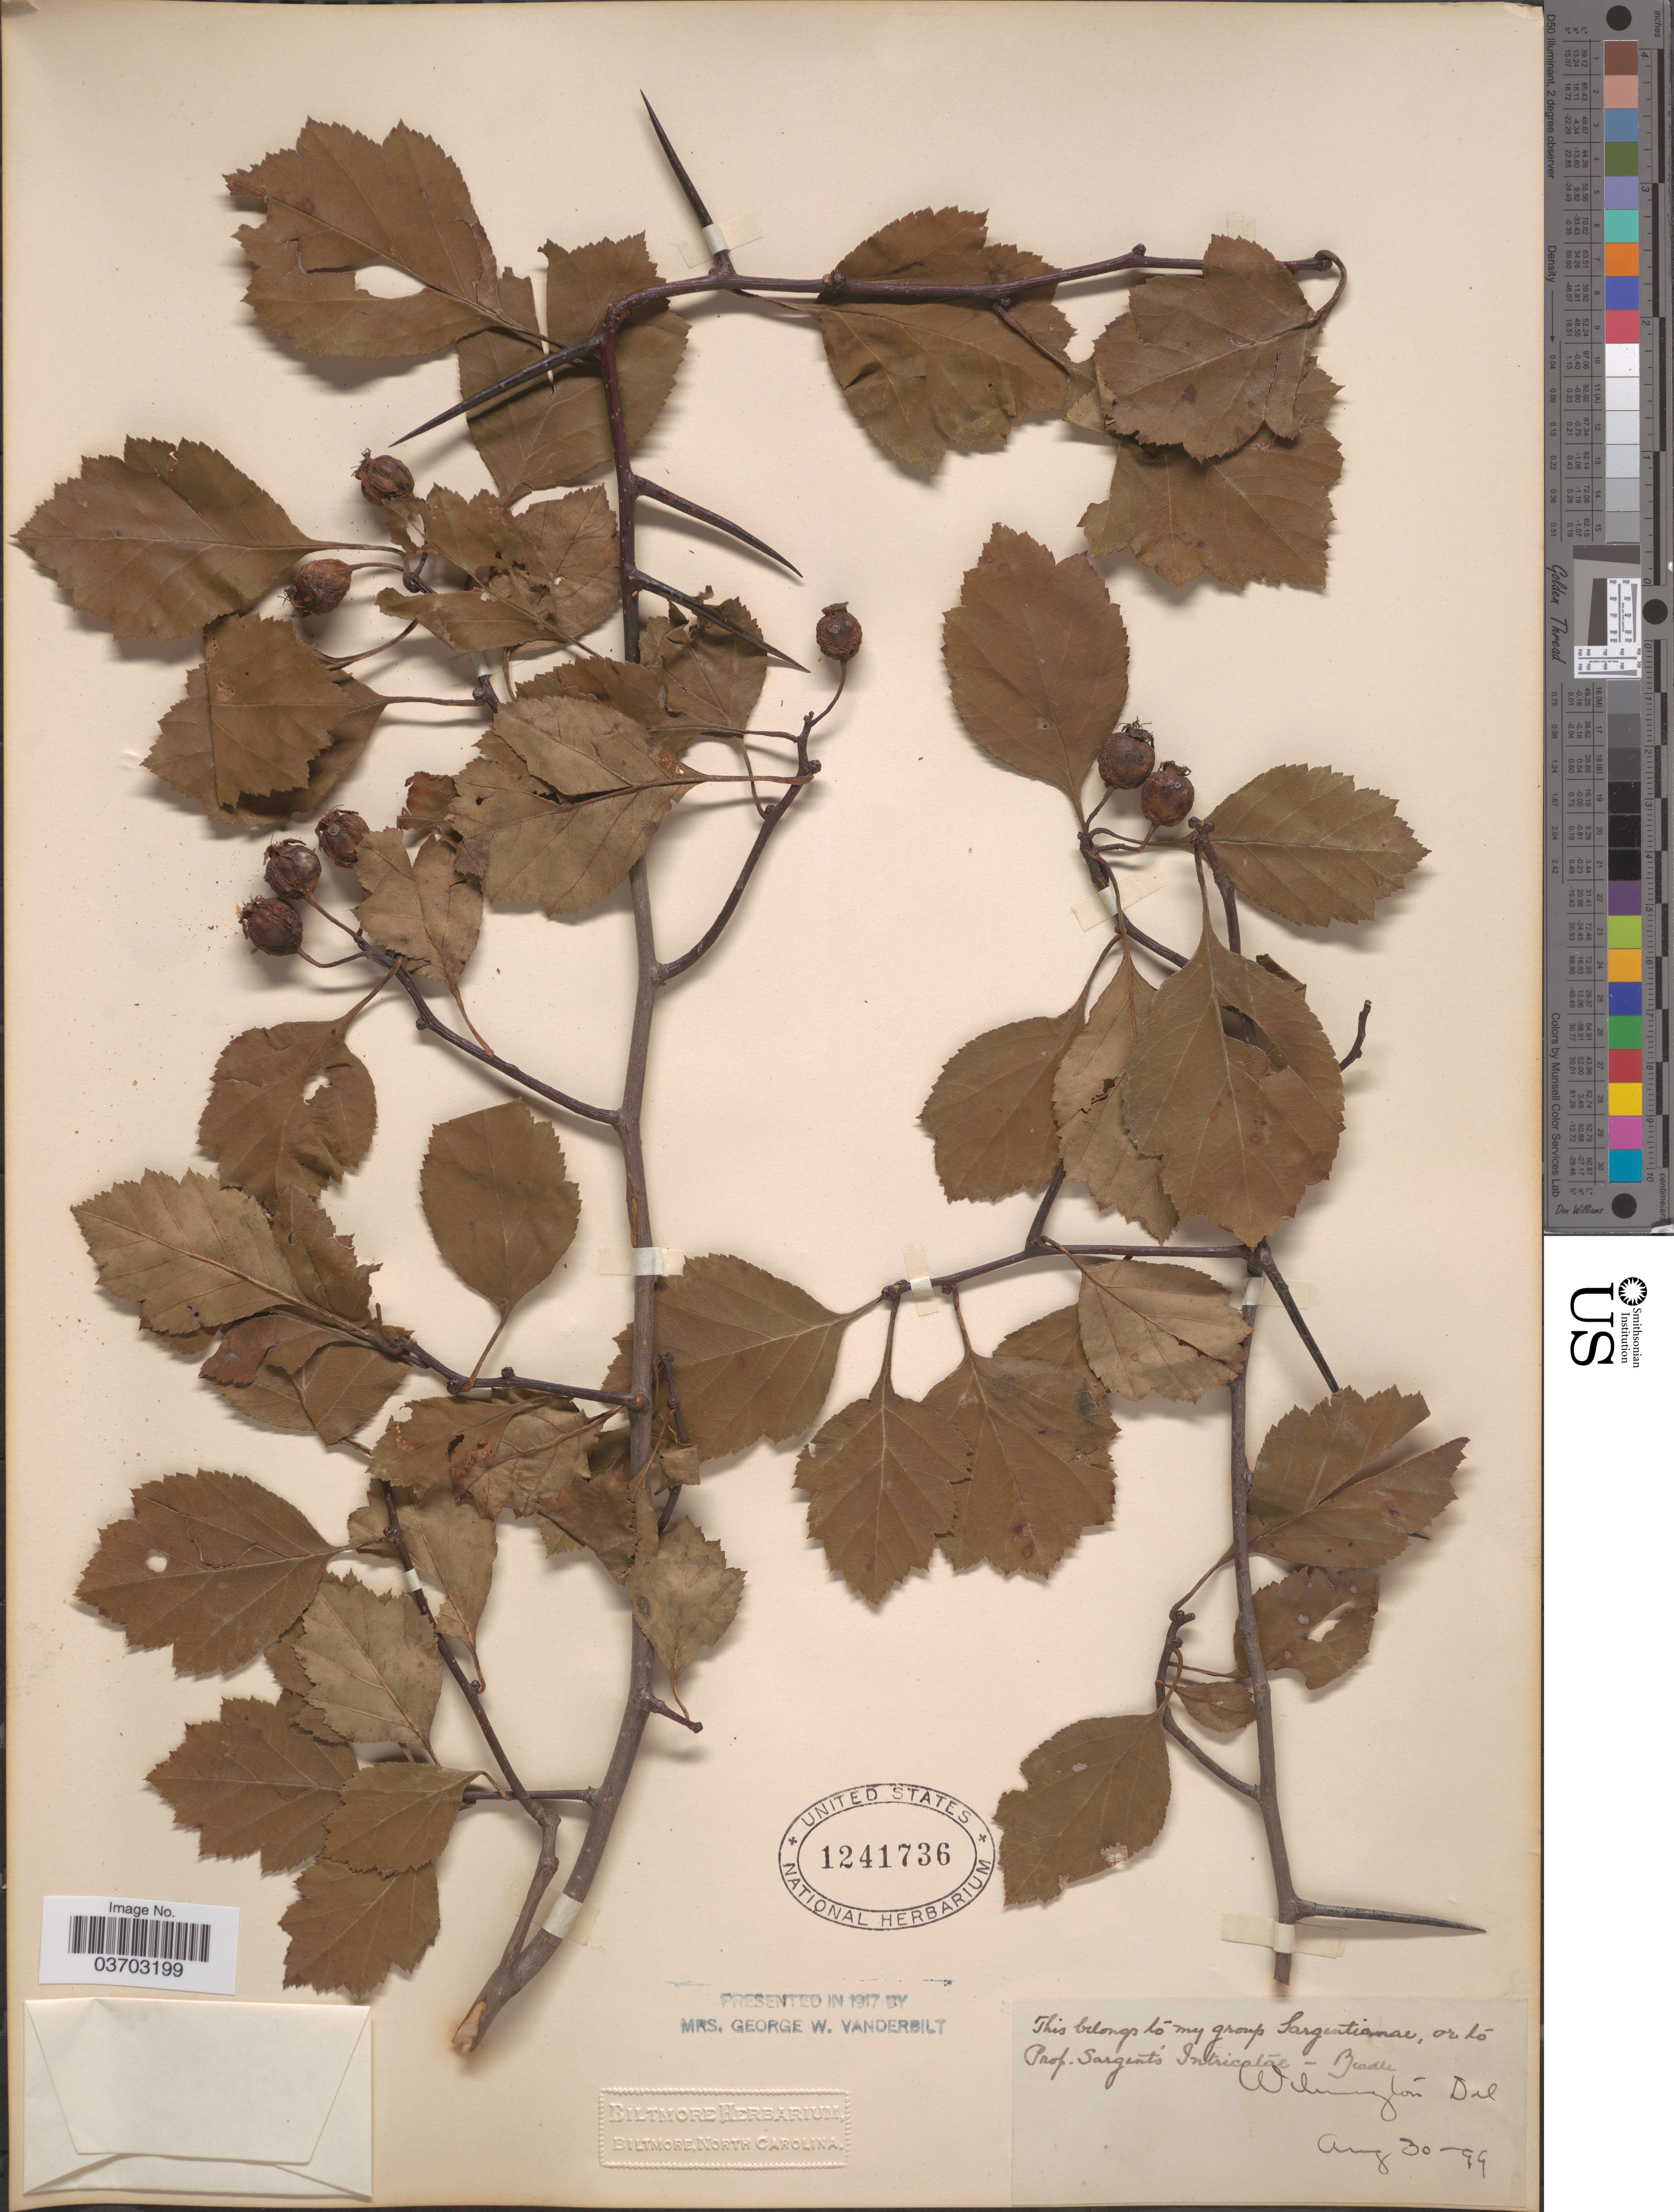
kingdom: Plantae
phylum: Tracheophyta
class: Magnoliopsida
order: Rosales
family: Rosaceae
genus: Crataegus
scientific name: Crataegus sp.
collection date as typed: Transcribed d/m/y: 30/8/99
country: United States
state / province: Delaware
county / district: New Castle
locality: Wilmington.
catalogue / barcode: US 1241736